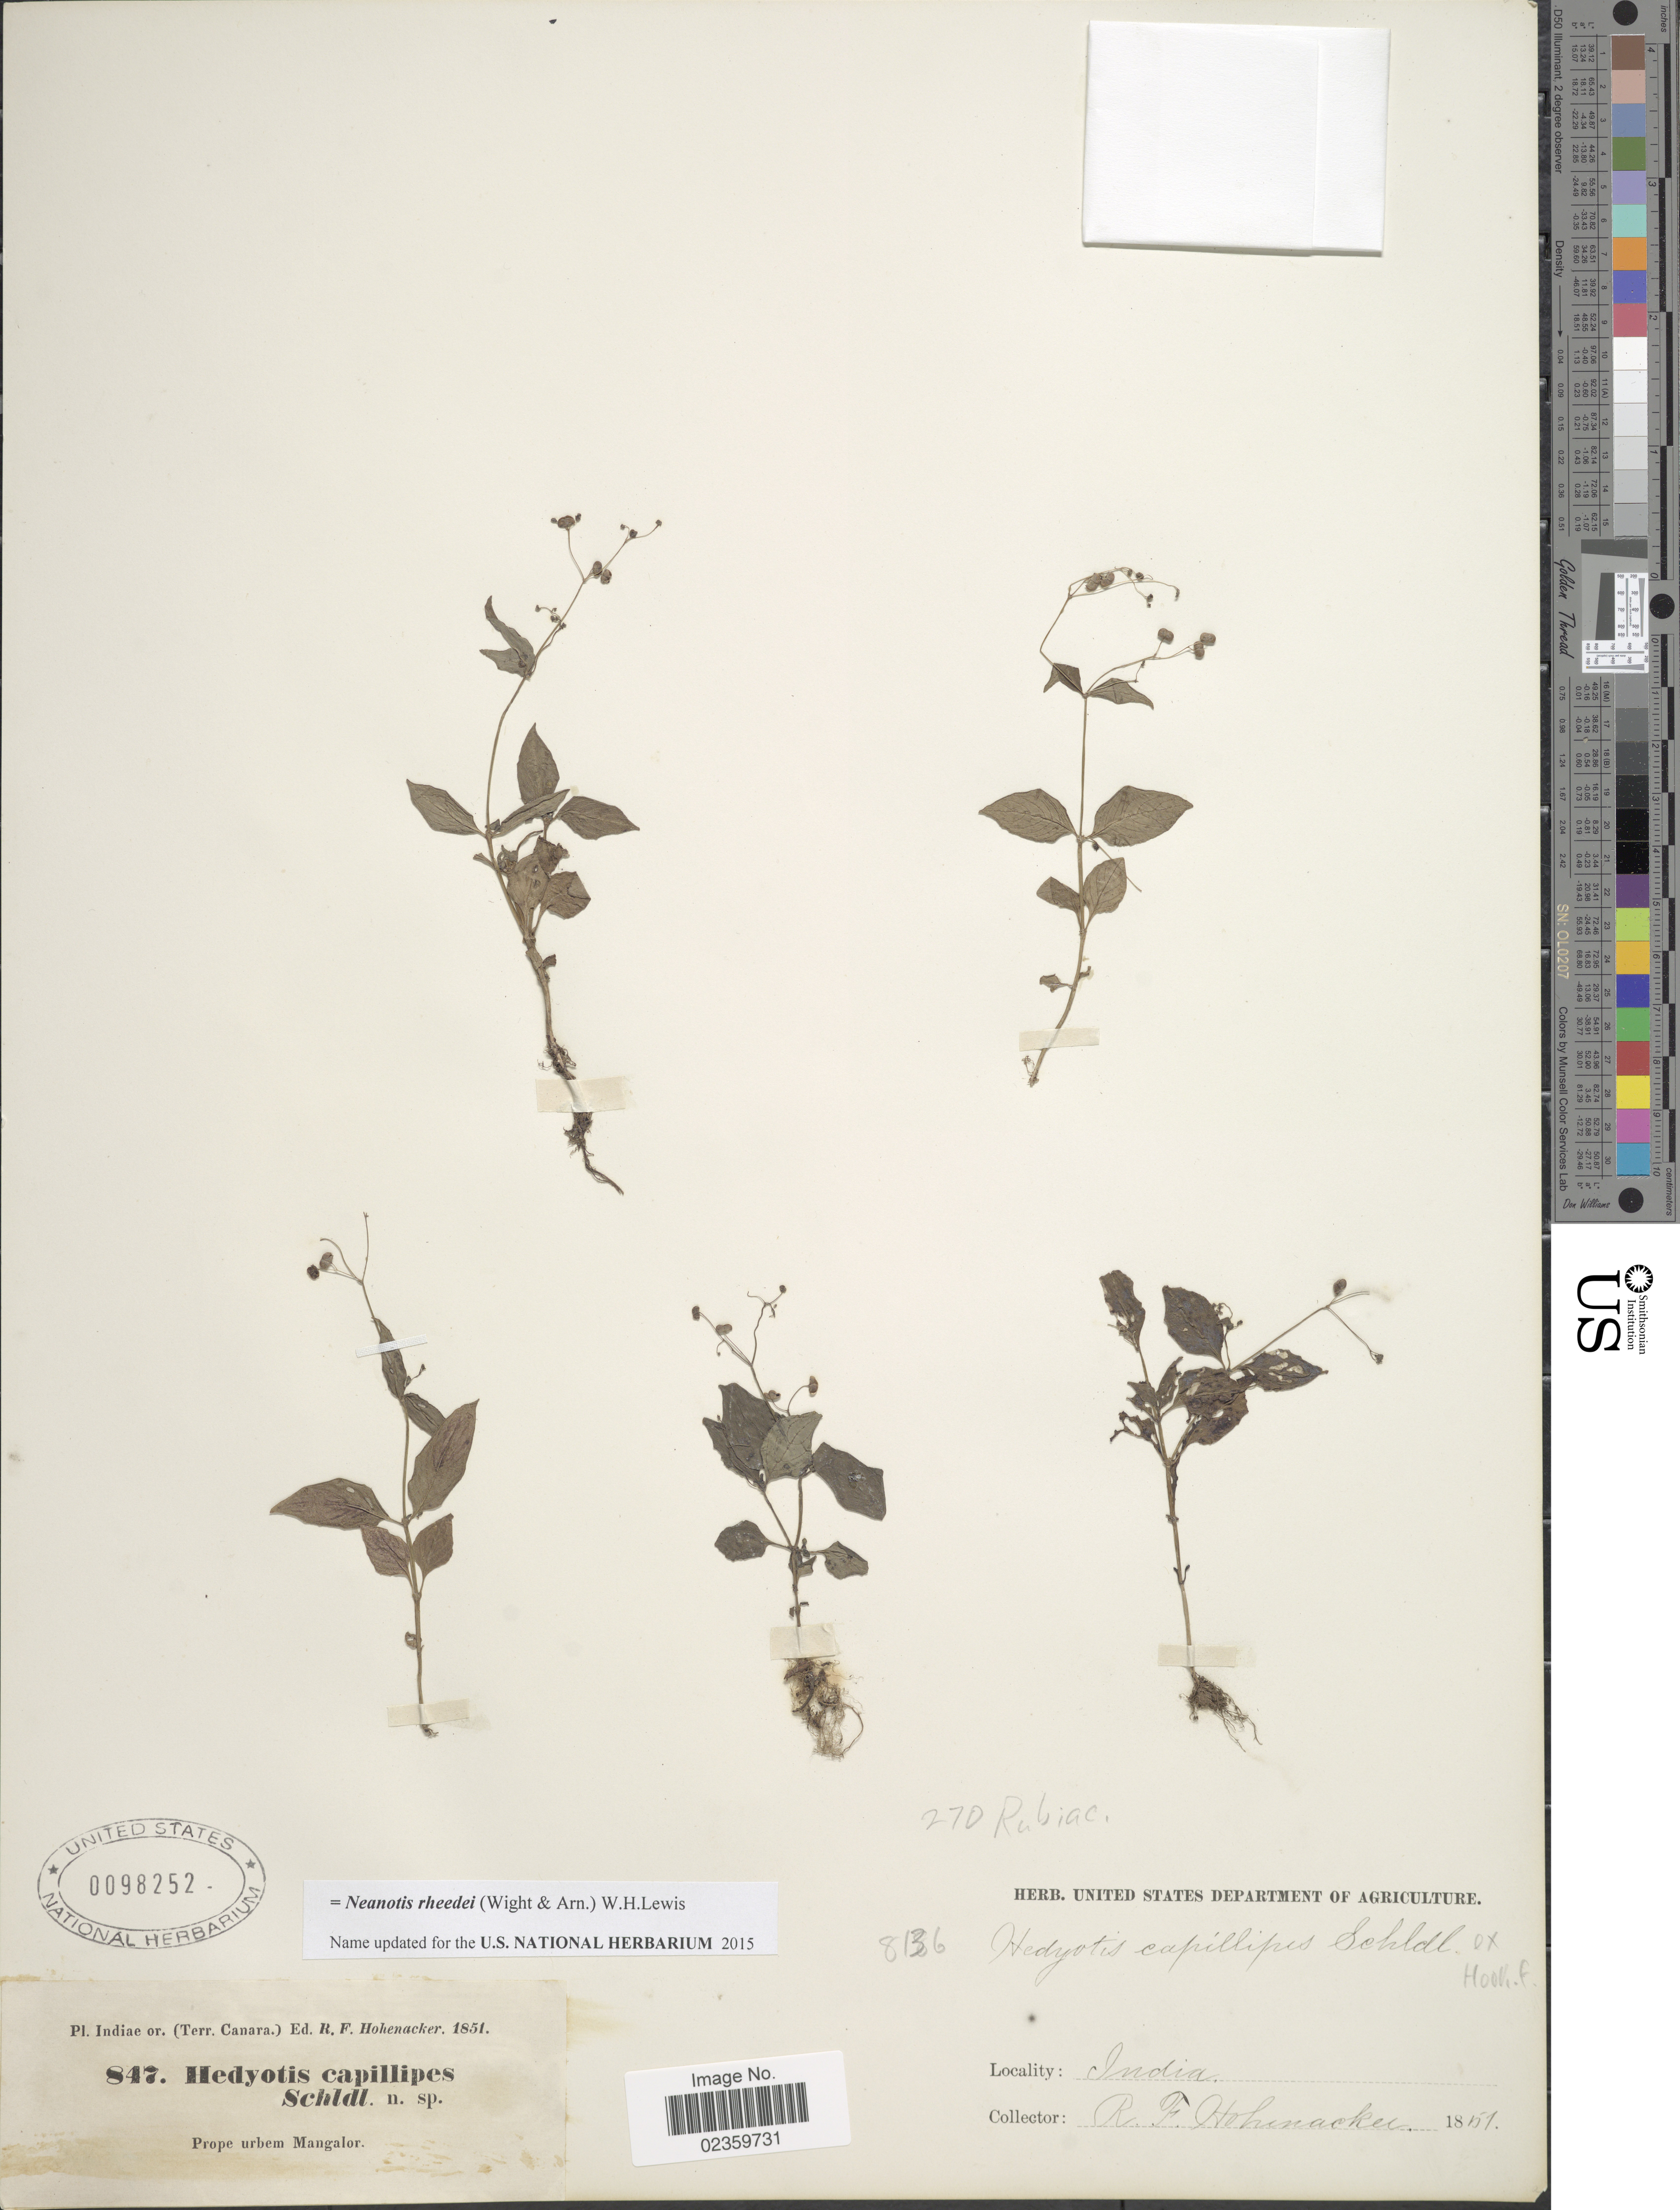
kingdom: Plantae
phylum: Tracheophyta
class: Magnoliopsida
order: Gentianales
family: Rubiaceae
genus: Neanotis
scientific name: Neanotis rheedei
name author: (Wight & Arn.) W.H. Lewis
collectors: R. F. Hohenacker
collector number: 847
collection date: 1851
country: India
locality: Indiae or. (Terr. Canara), prope urbem Mangalor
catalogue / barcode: US 98252